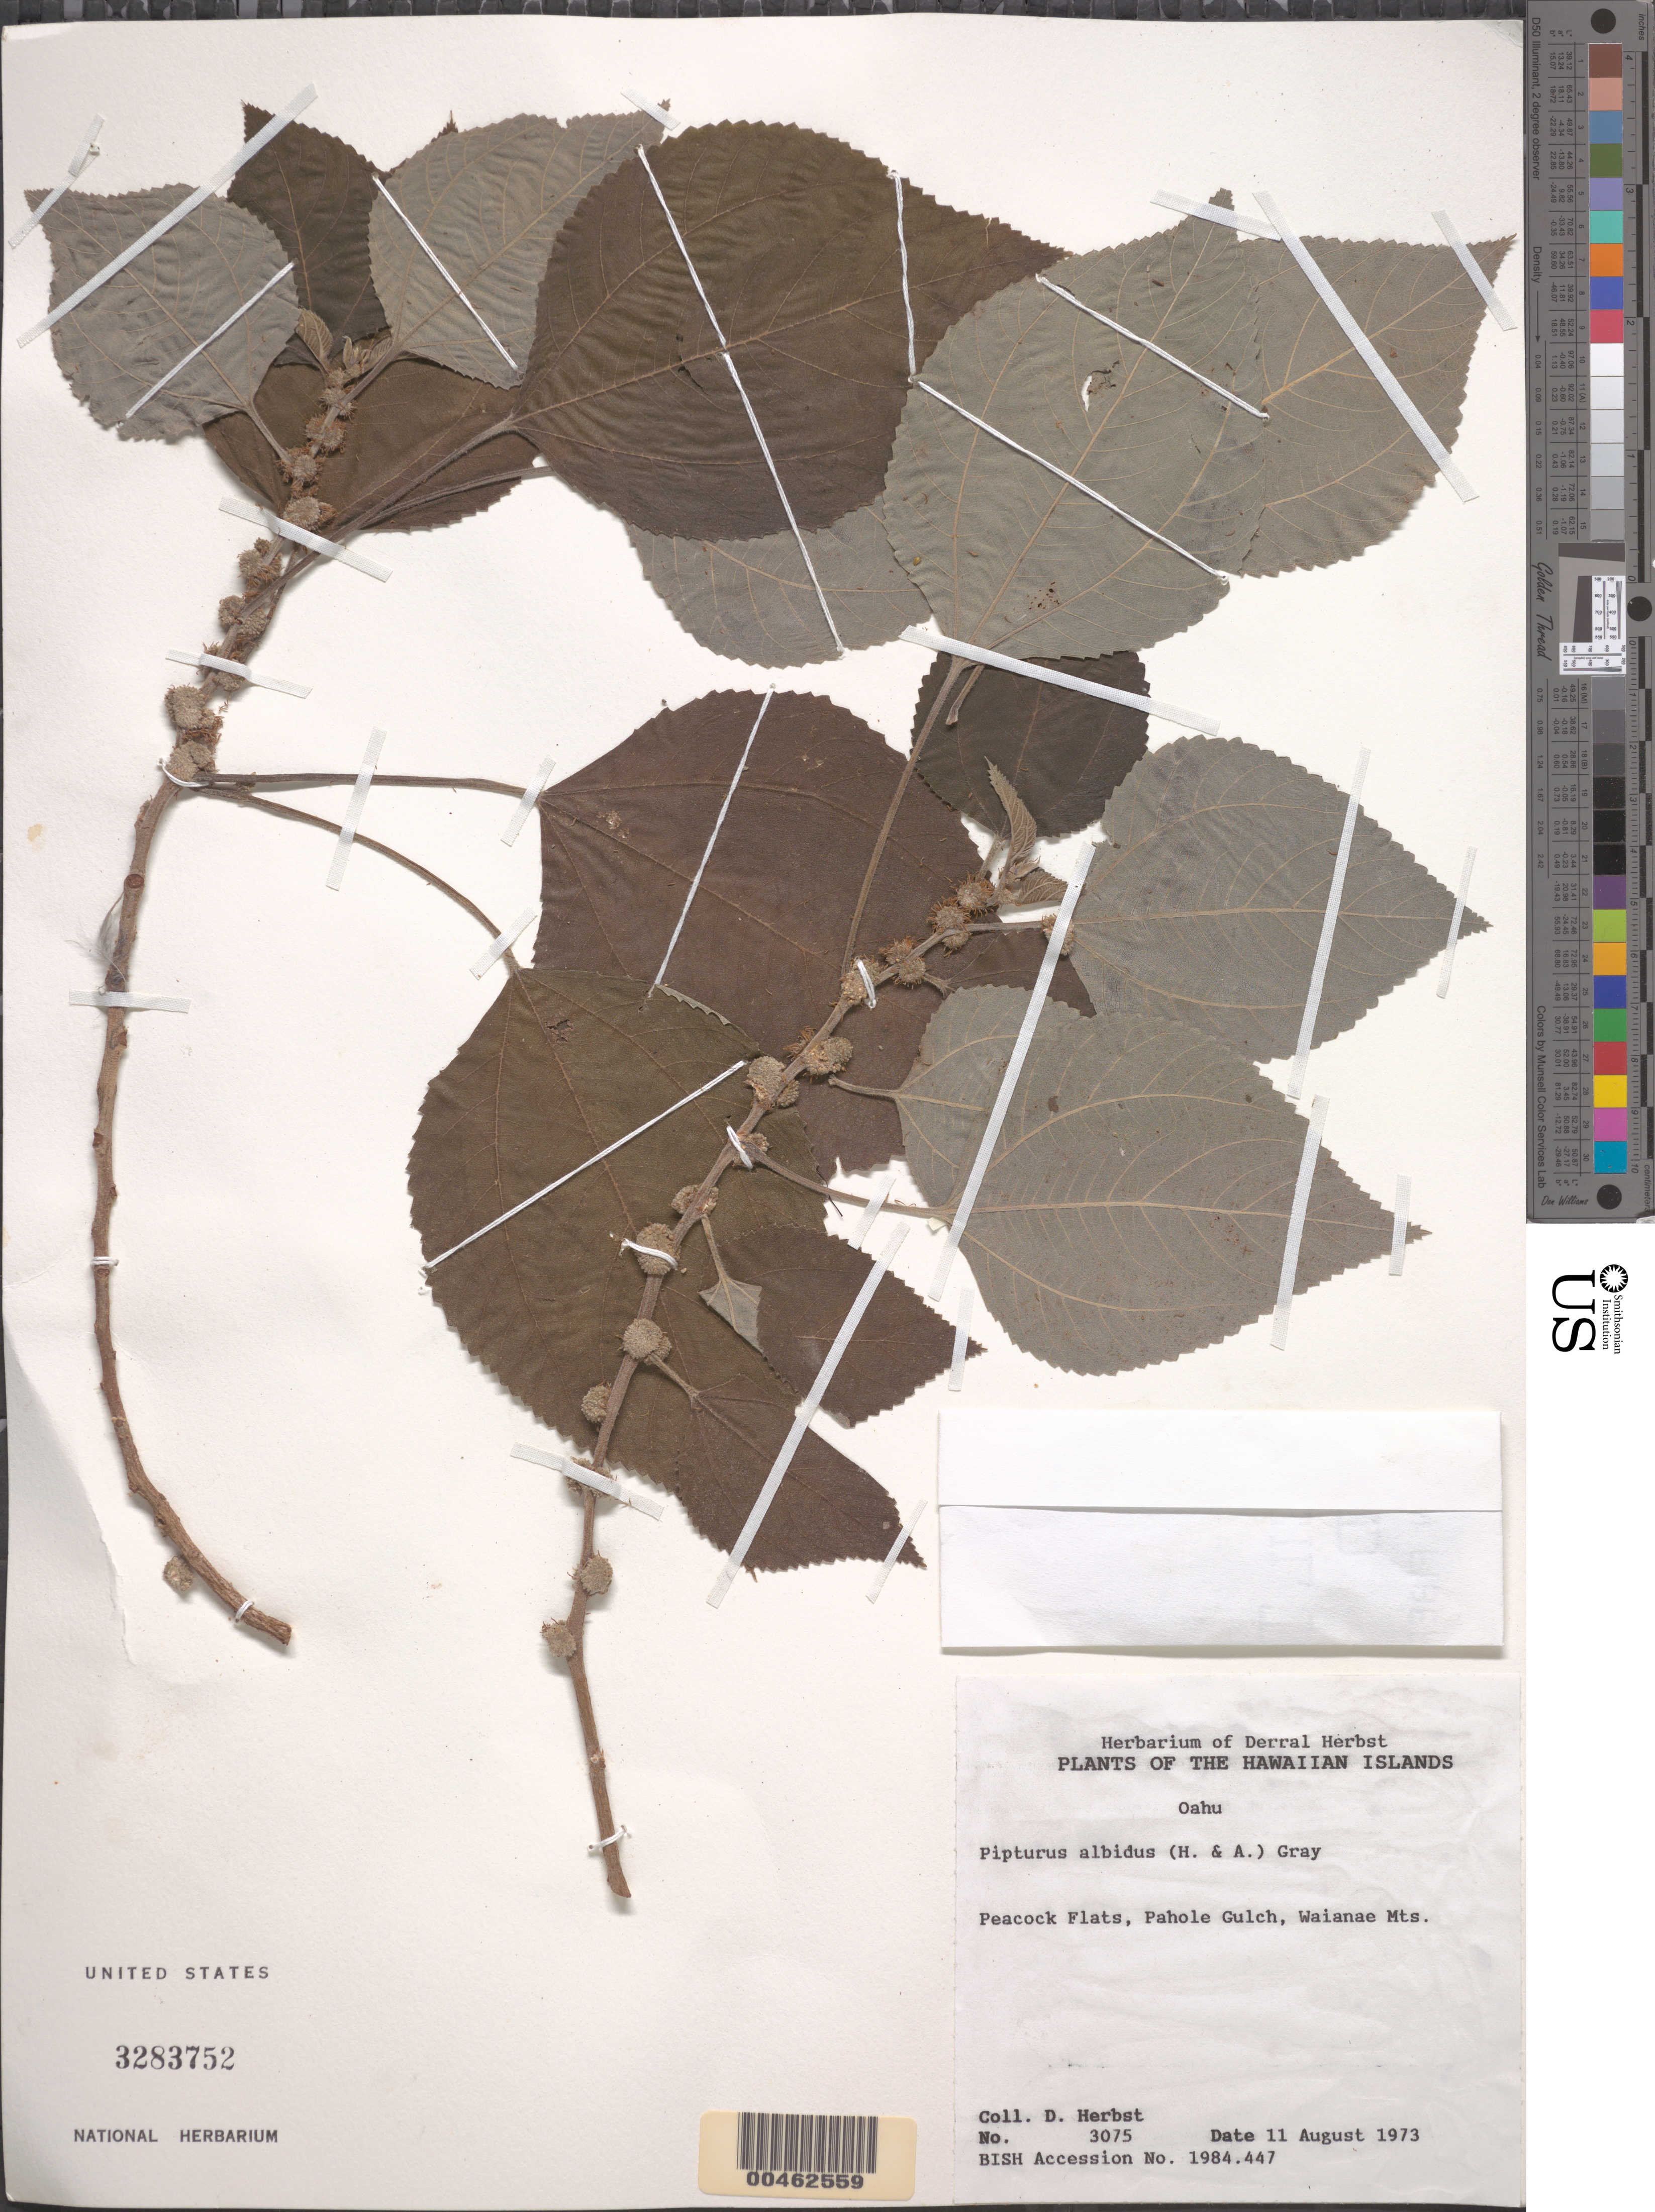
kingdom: Plantae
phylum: Tracheophyta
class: Magnoliopsida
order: Rosales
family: Urticaceae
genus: Pipturus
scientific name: Pipturus albidus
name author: (Hook. & Arn.) A. Gray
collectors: D. R. Herbst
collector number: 3075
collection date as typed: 11 Aug 1973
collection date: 1973-08-11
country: United States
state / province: Hawaii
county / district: Honolulu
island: Oahu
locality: Peacock Flats, Pahole Gulch, Waianae Mts.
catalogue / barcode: US 3283752